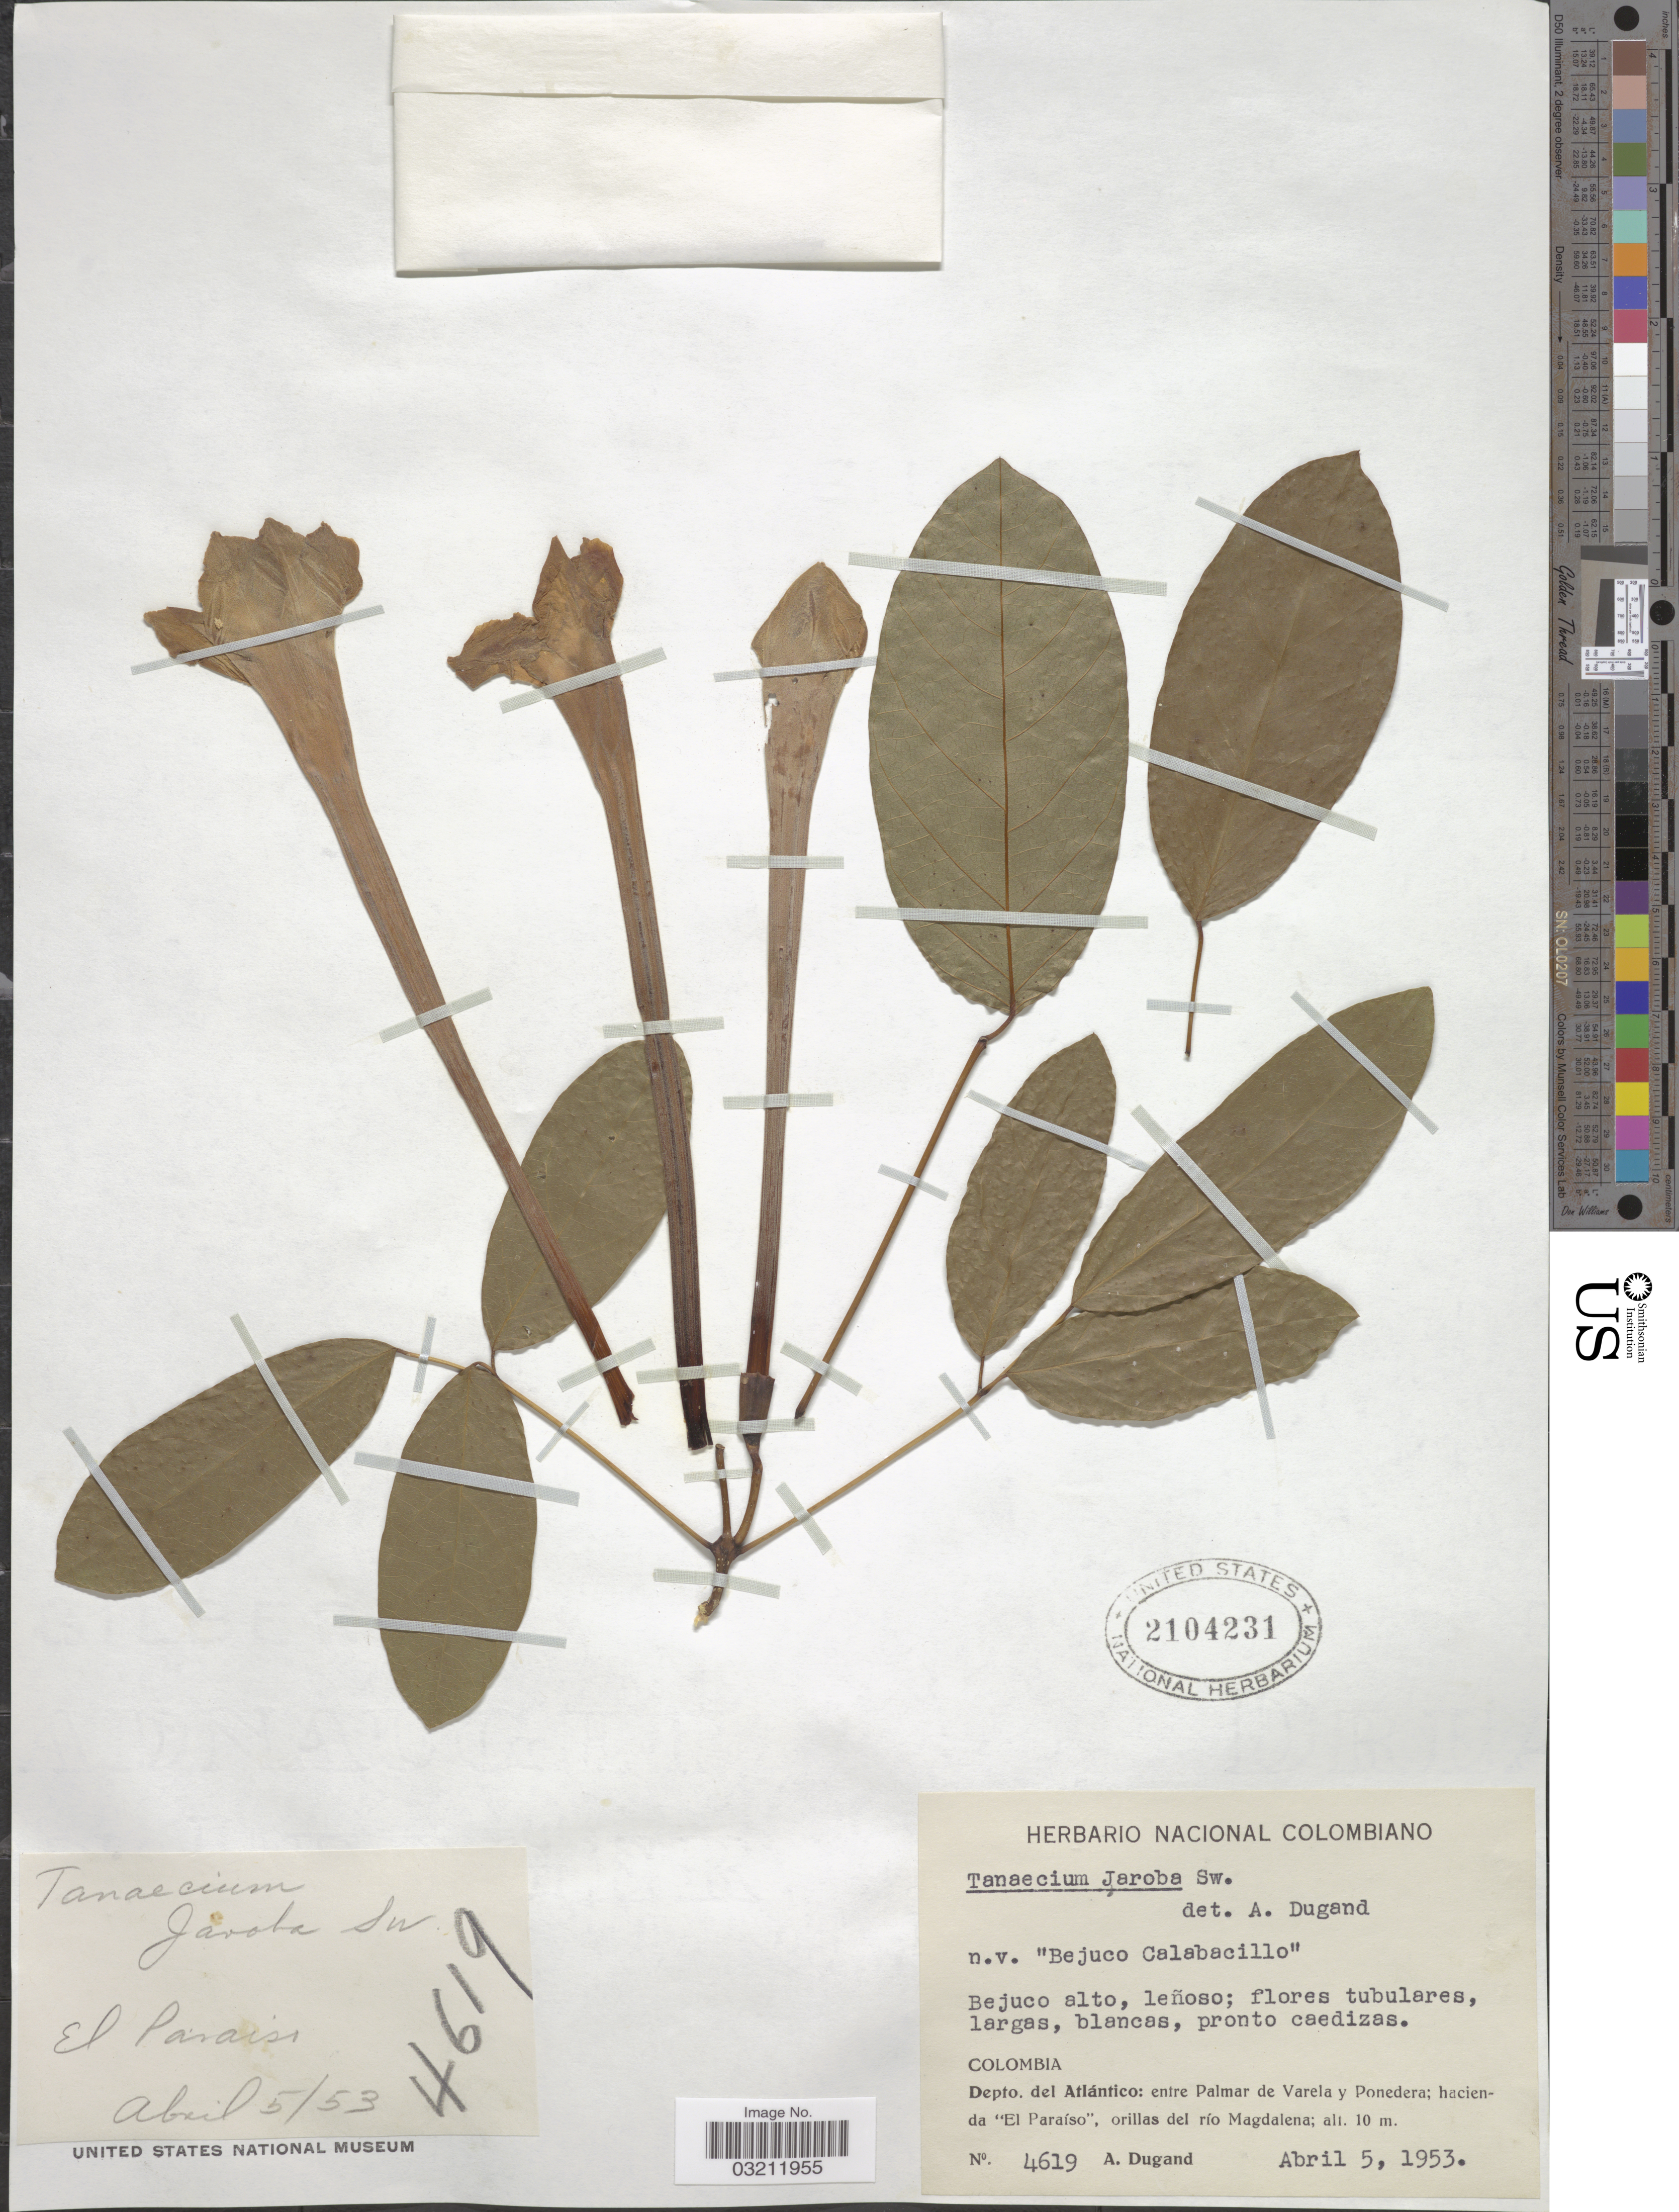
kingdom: Plantae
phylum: Tracheophyta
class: Magnoliopsida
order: Lamiales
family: Bignoniaceae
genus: Tanaecium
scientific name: Tanaecium jaroba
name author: Sw.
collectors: A. Dugand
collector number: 4619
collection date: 1953-04-05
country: Colombia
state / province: Atlántico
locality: Depto. del Atlántico: entre Palmar de Varela y Ponedera; hacienda "El Paraíso", orillas del río Magdalena.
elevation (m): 10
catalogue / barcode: US 2104231